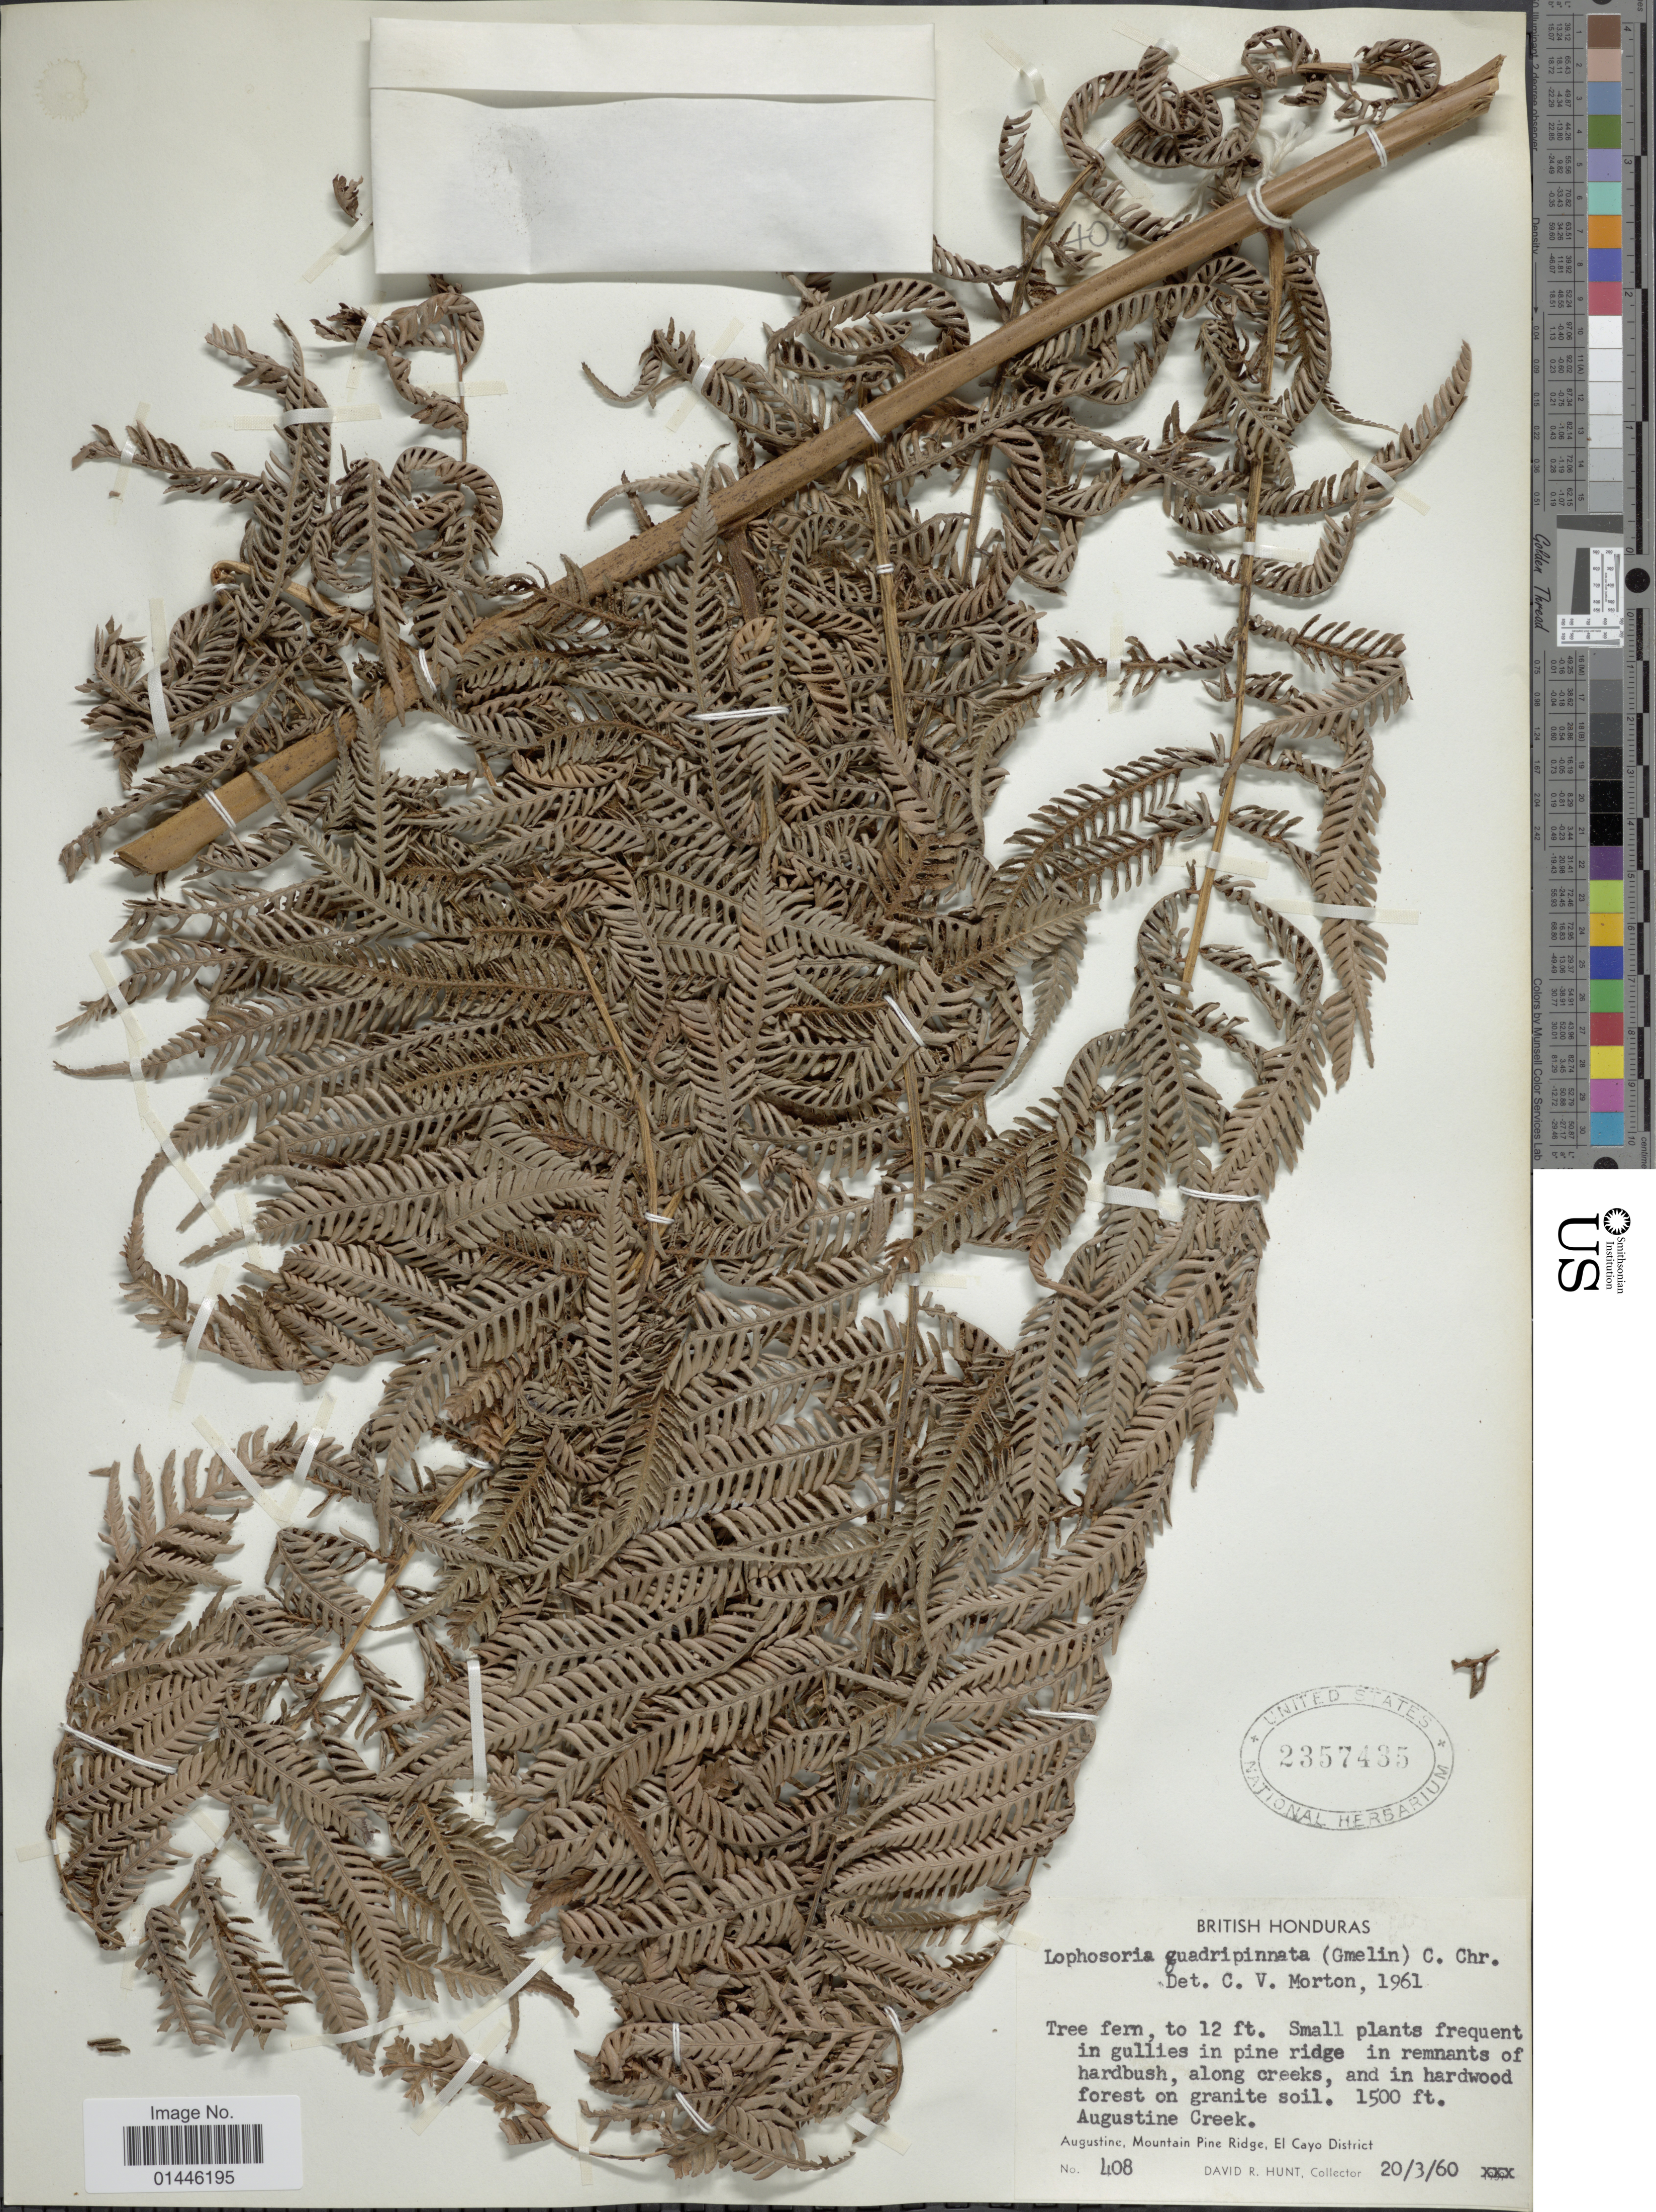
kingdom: Plantae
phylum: Tracheophyta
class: Polypodiopsida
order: Cyatheales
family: Dicksoniaceae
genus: Lophosoria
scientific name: Lophosoria quadripinnata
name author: (J.F. Gmel.) C. Chr.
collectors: D. R. Hunt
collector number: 408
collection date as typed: Transcribed d/m/y: 20/3/60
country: Belize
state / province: Cayo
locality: British Honduras. Augustine, Mountain Pine Ridge. Augustine Creek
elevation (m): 457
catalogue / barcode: US 2357435